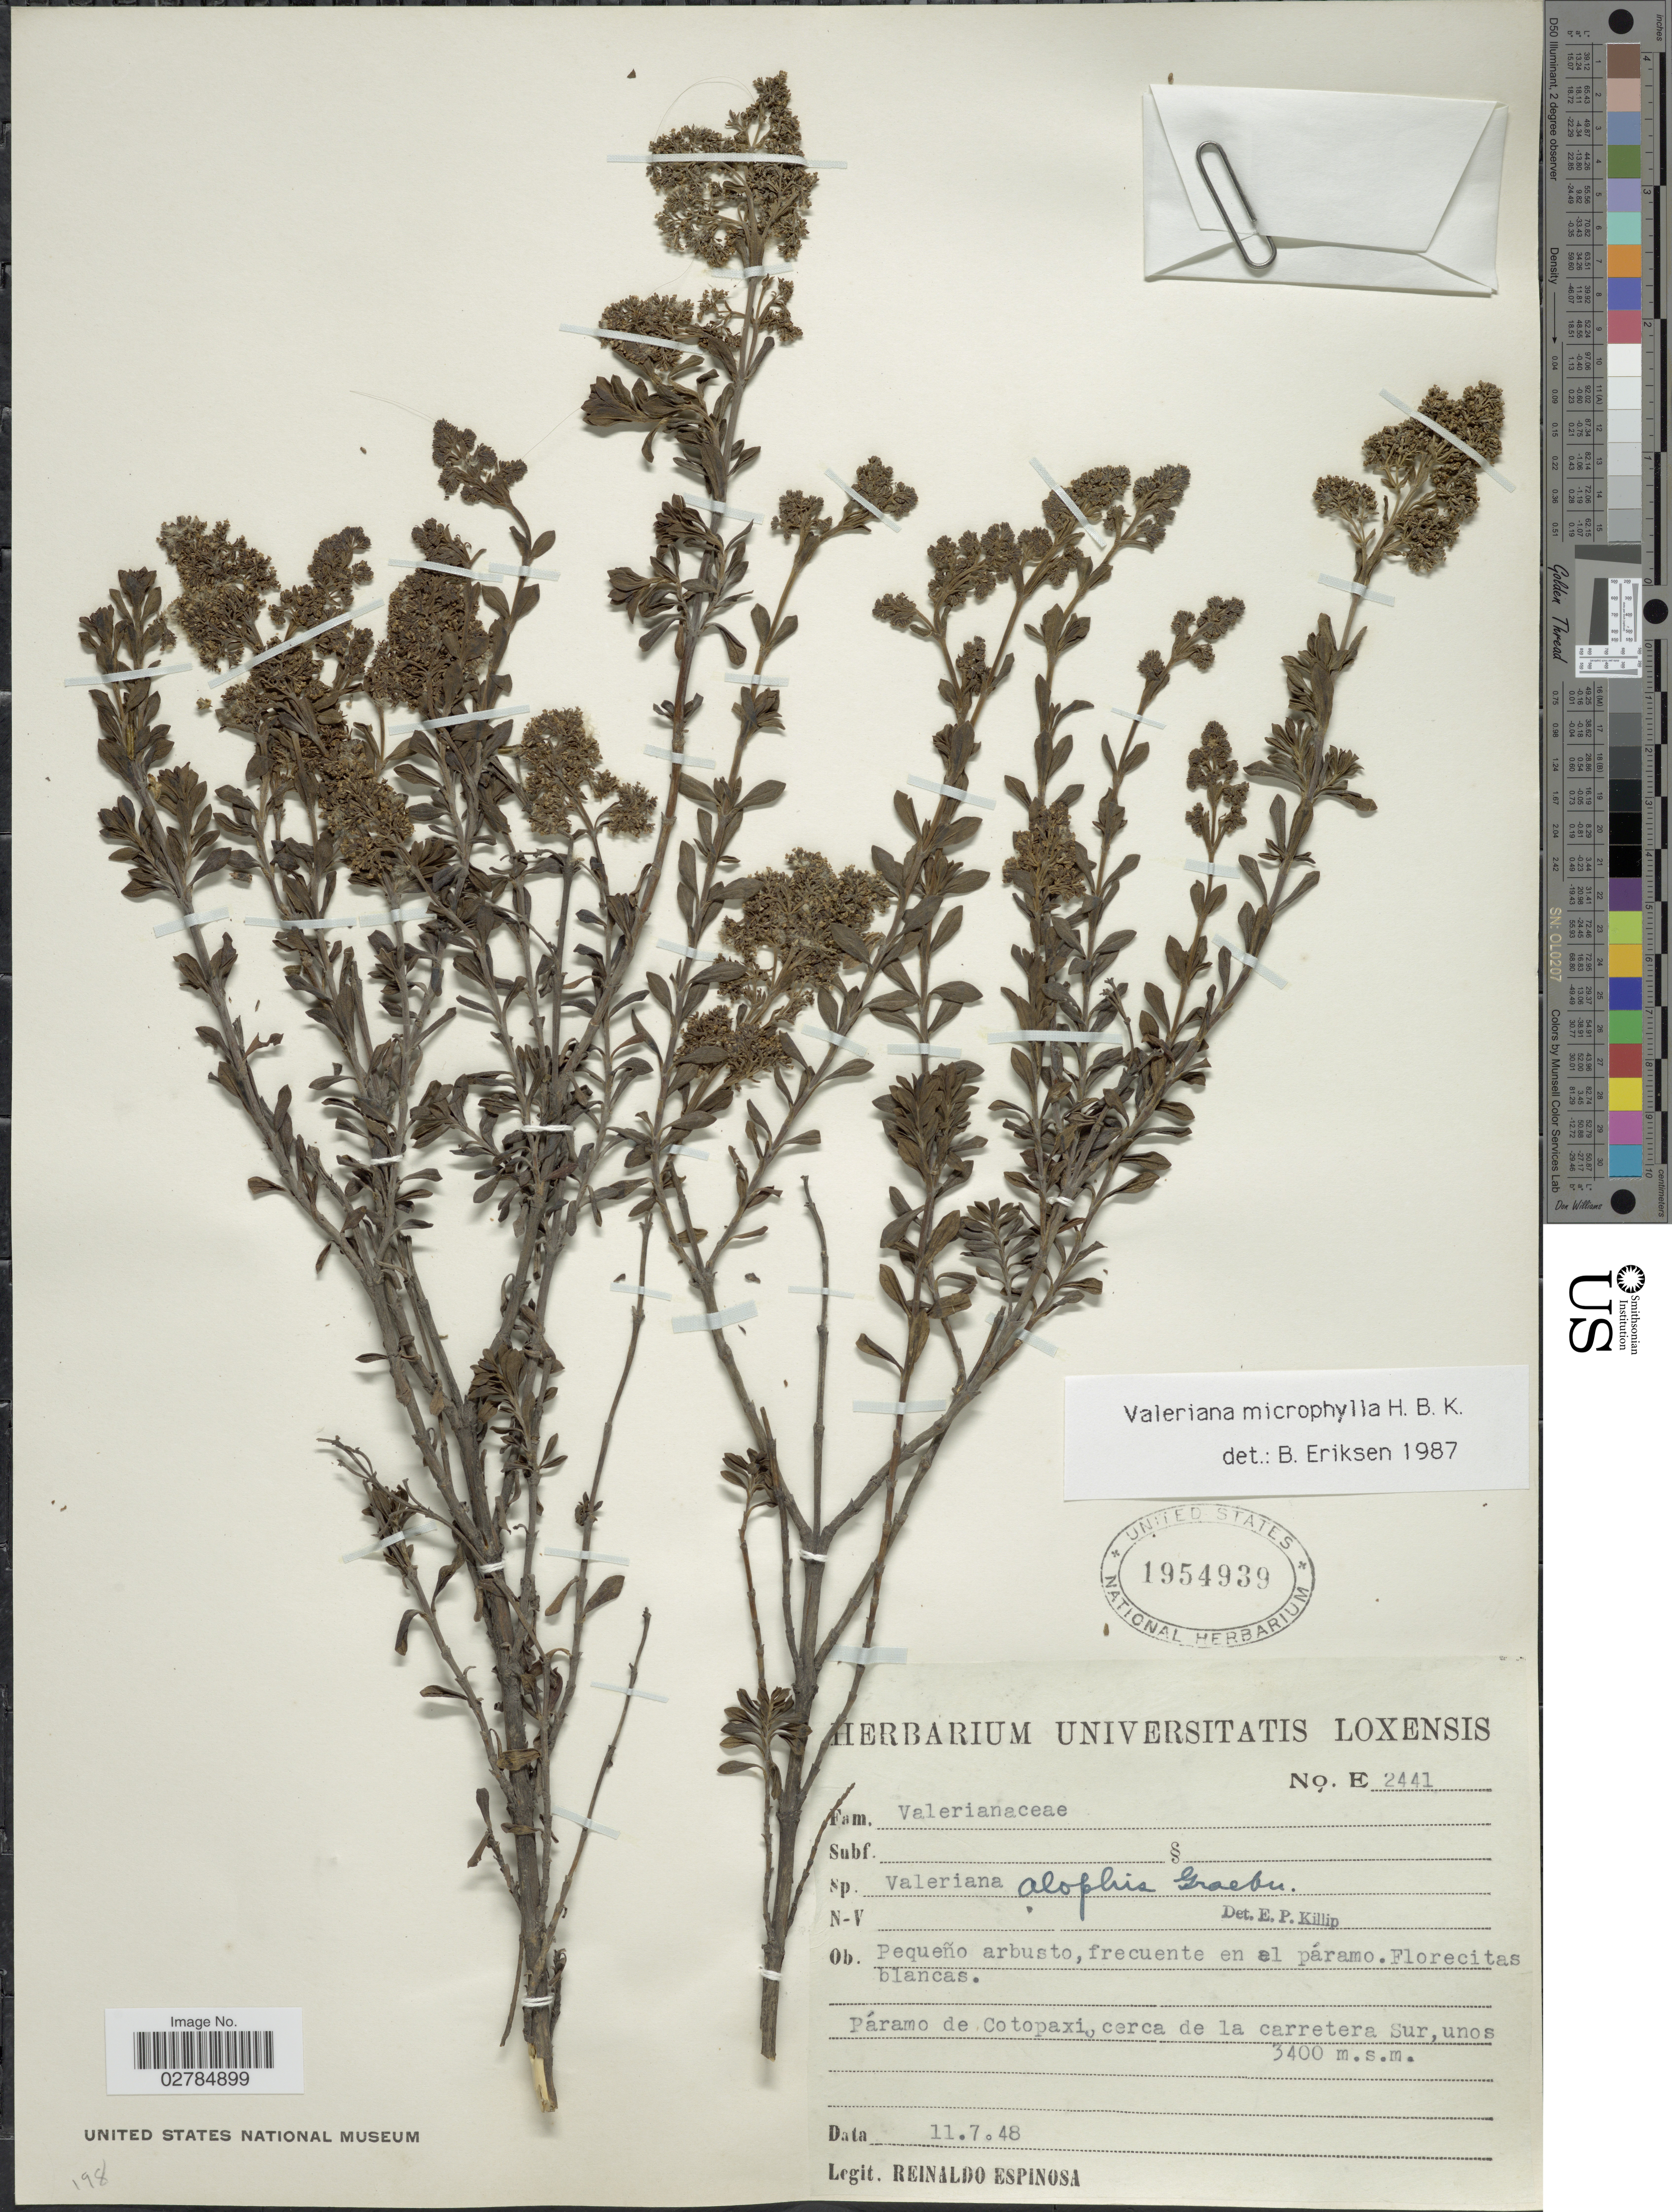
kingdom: Plantae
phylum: Tracheophyta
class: Magnoliopsida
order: Dipsacales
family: Caprifoliaceae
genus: Valeriana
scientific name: Valeriana microphylla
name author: Kunth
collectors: R. Espinosa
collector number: E2441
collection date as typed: Transcribed d/m/y: 11/7/48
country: Ecuador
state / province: Cotopaxi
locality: Páramo de Cotopaxi, cerca de la carretera Sur, unos.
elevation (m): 3400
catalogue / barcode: US 1954939